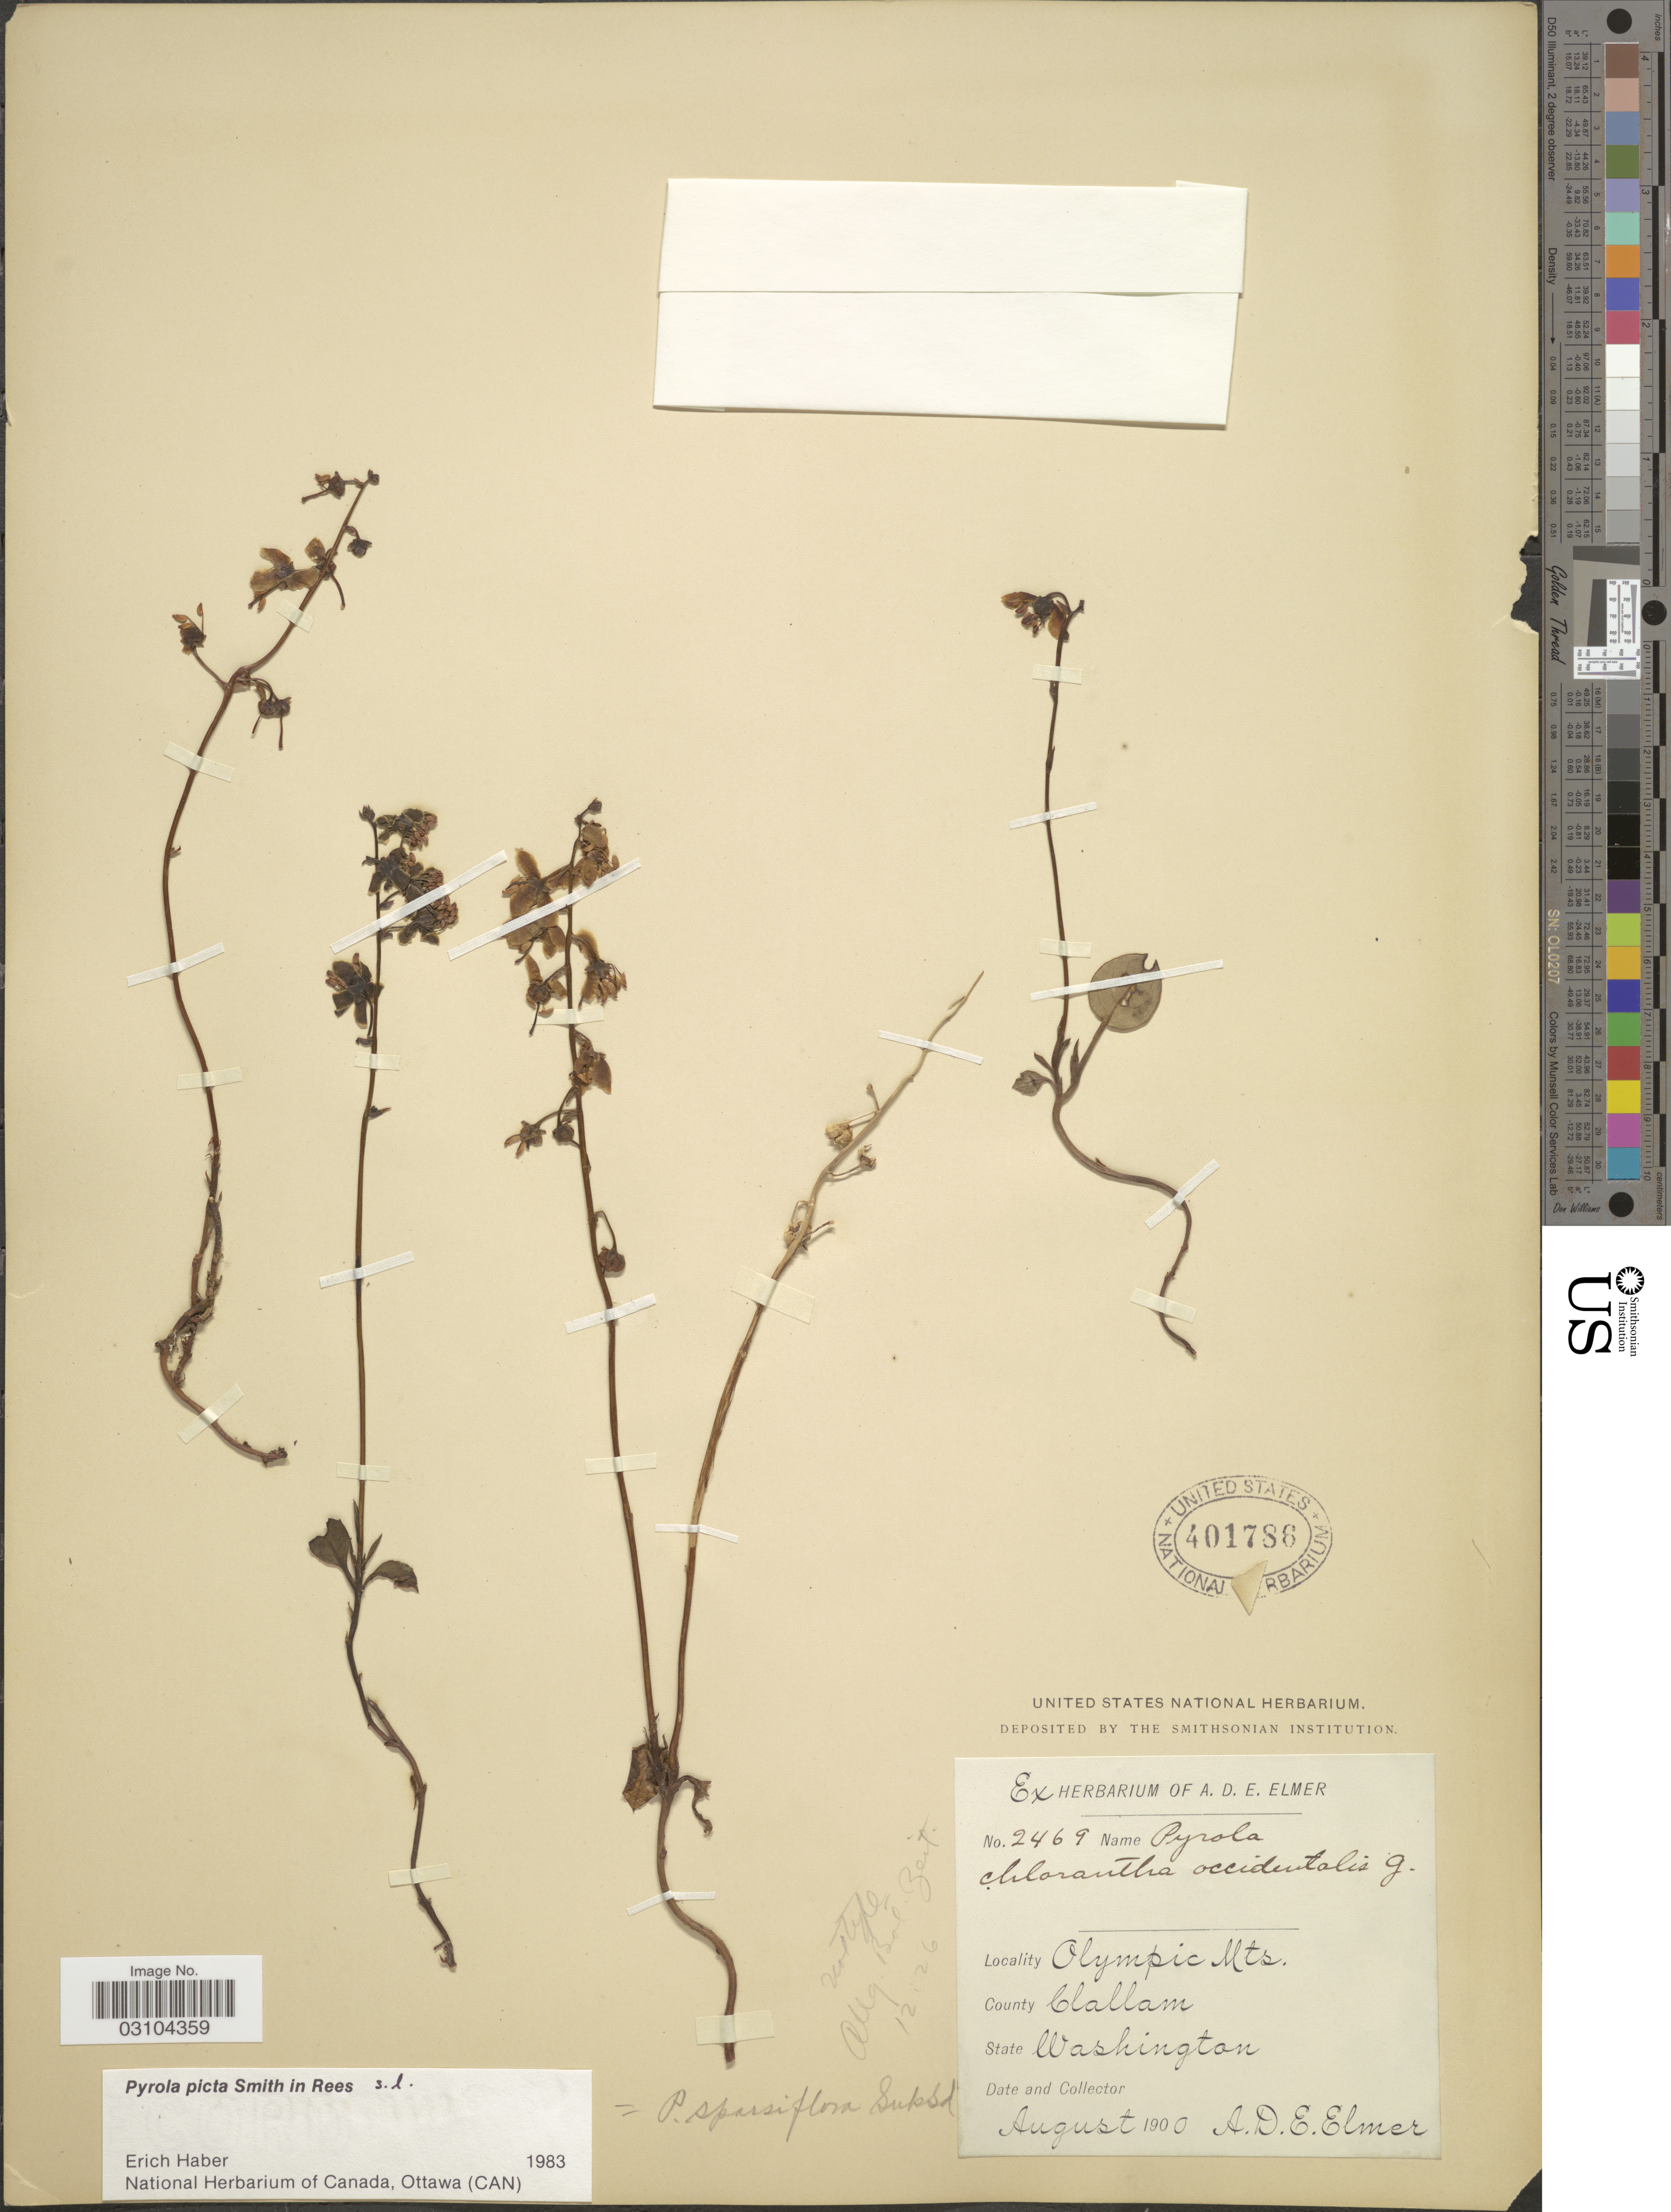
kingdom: Plantae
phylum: Tracheophyta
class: Magnoliopsida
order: Ericales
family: Ericaceae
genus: Pyrola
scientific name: Pyrola picta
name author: Sm. in Rees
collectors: A. D. E. Elmer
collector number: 2469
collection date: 1900-08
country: United States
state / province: Washington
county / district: Clallam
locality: Olympic Mts., County Clallam.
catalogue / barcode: US 401786